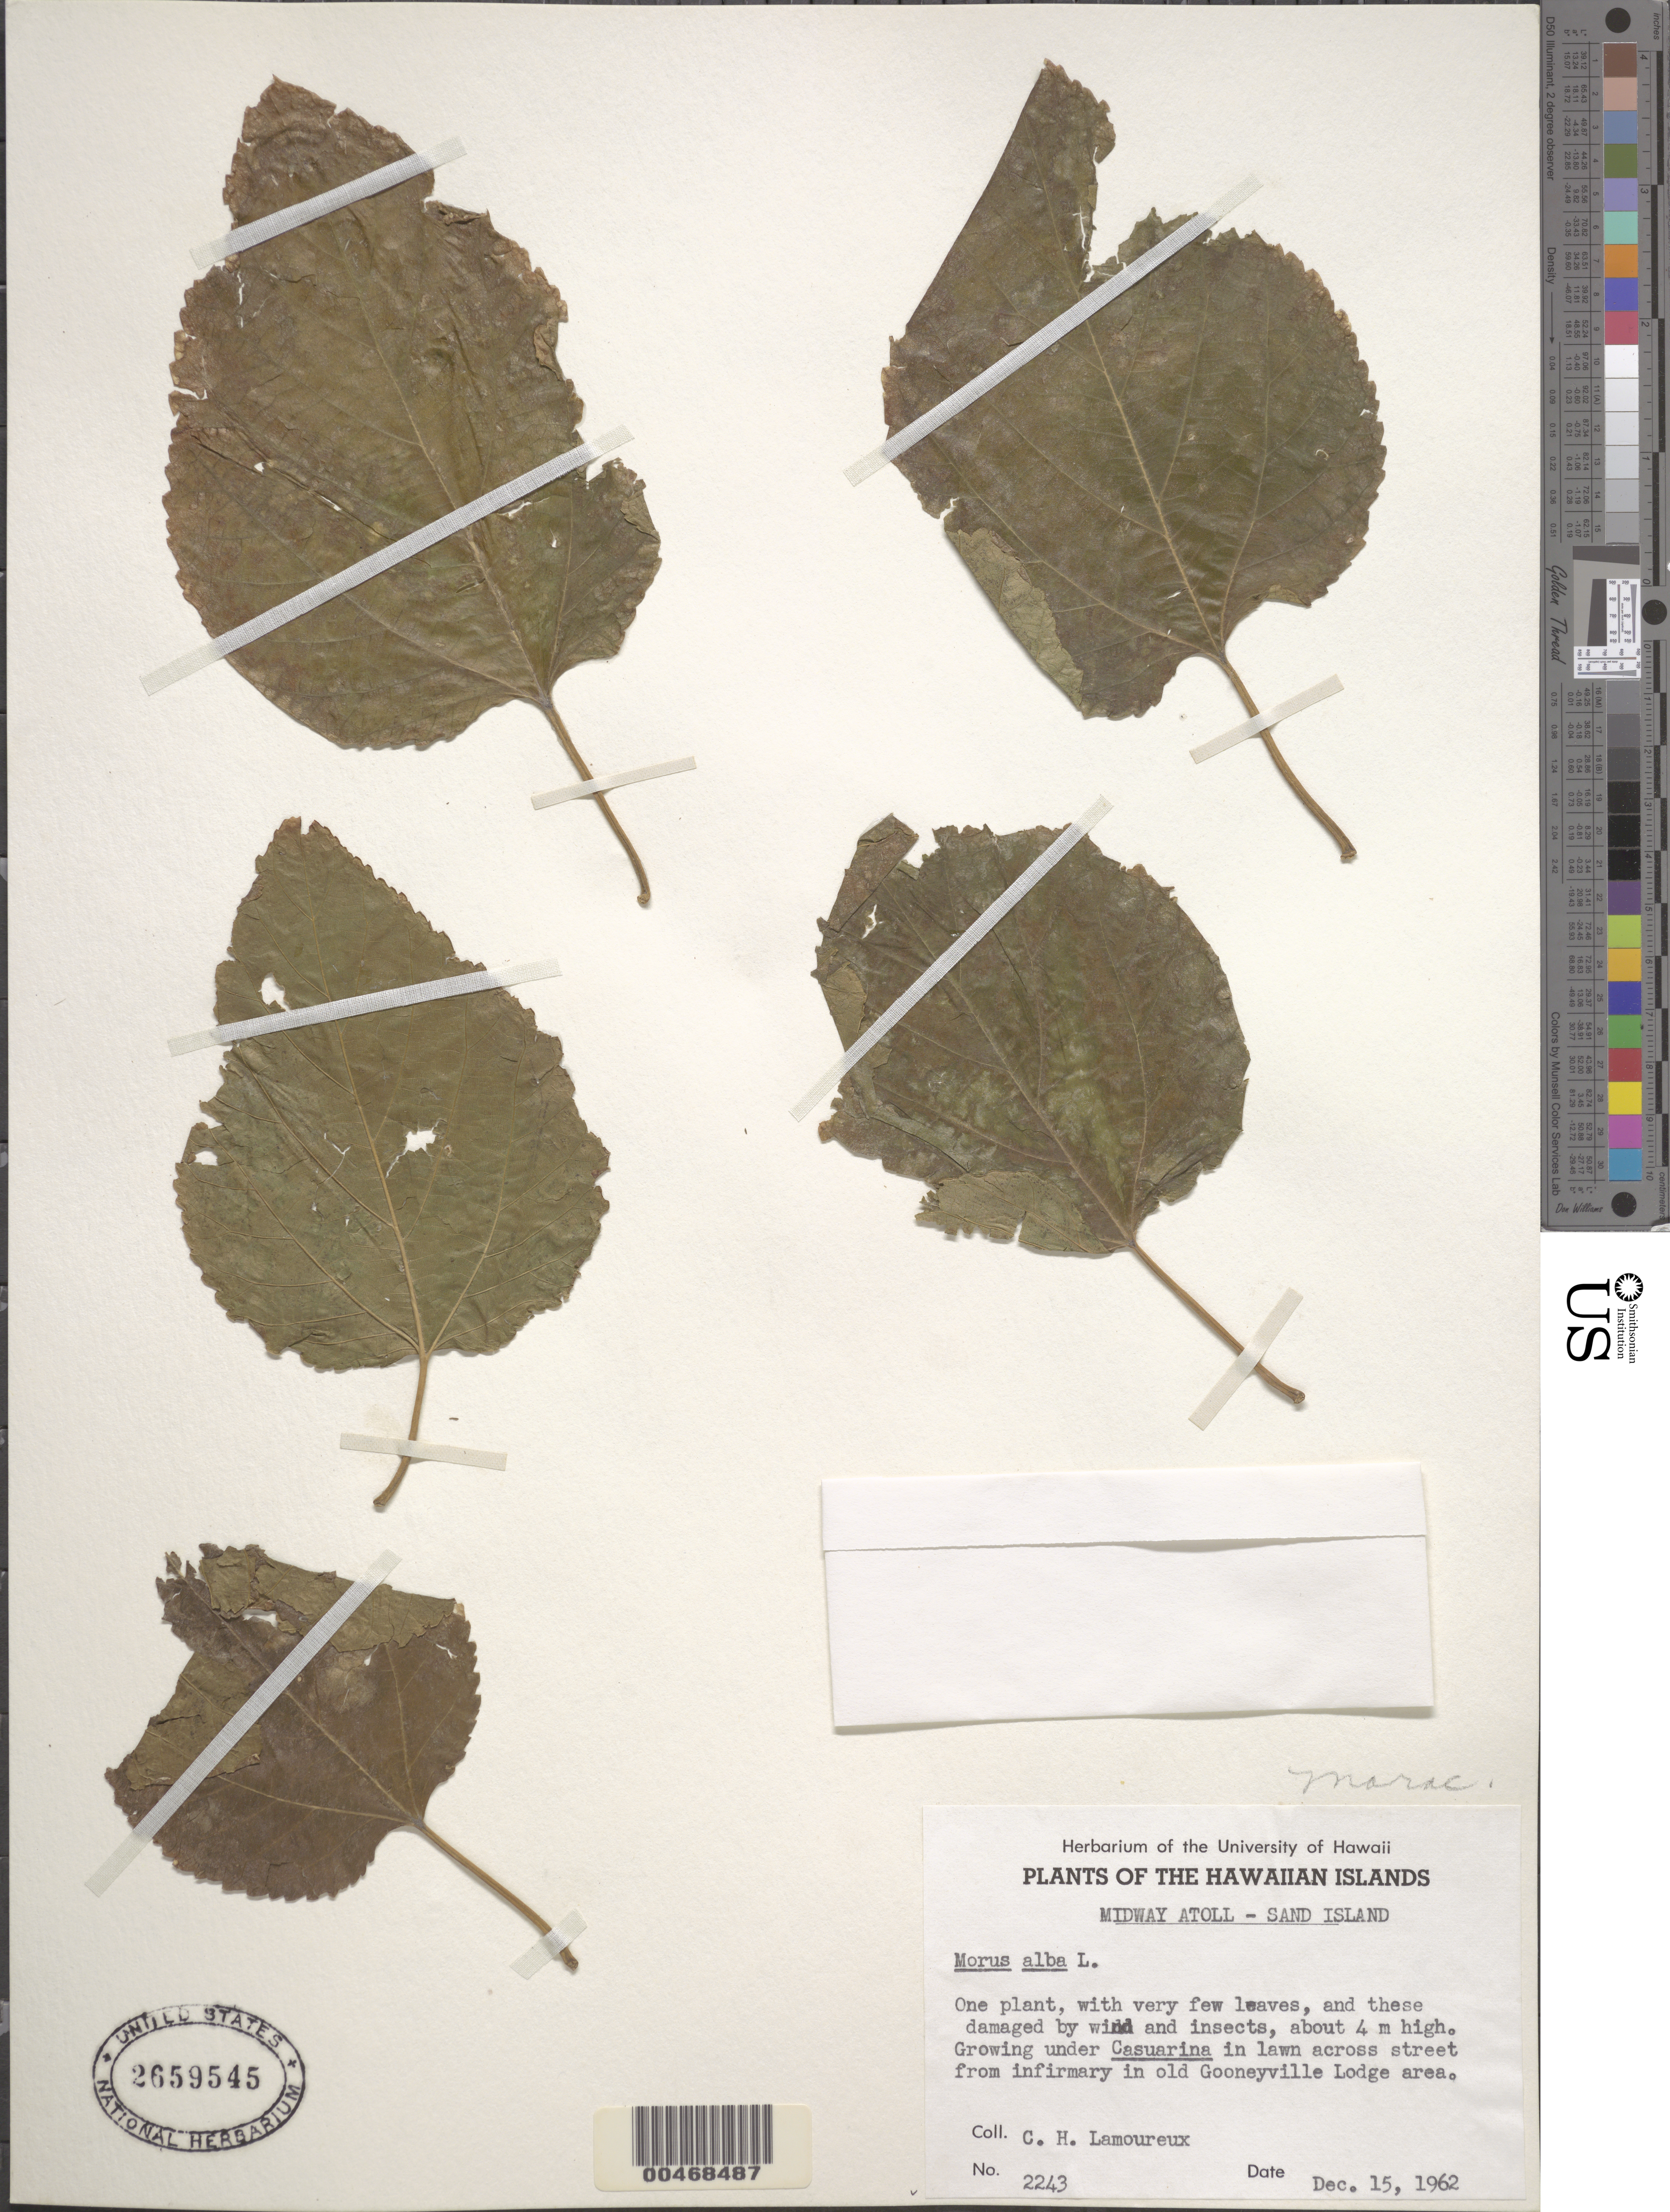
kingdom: Plantae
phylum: Tracheophyta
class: Magnoliopsida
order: Rosales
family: Moraceae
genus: Morus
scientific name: Morus alba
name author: L.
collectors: C. H. Lamoureux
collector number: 2243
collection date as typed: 15 Dec 1962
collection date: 1962-12-15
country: U.S. Administered Pacific Islands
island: Midway Atoll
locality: Sand Islet, across street from infirmary in old Gooneyville Lodge area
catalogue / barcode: US 2659545